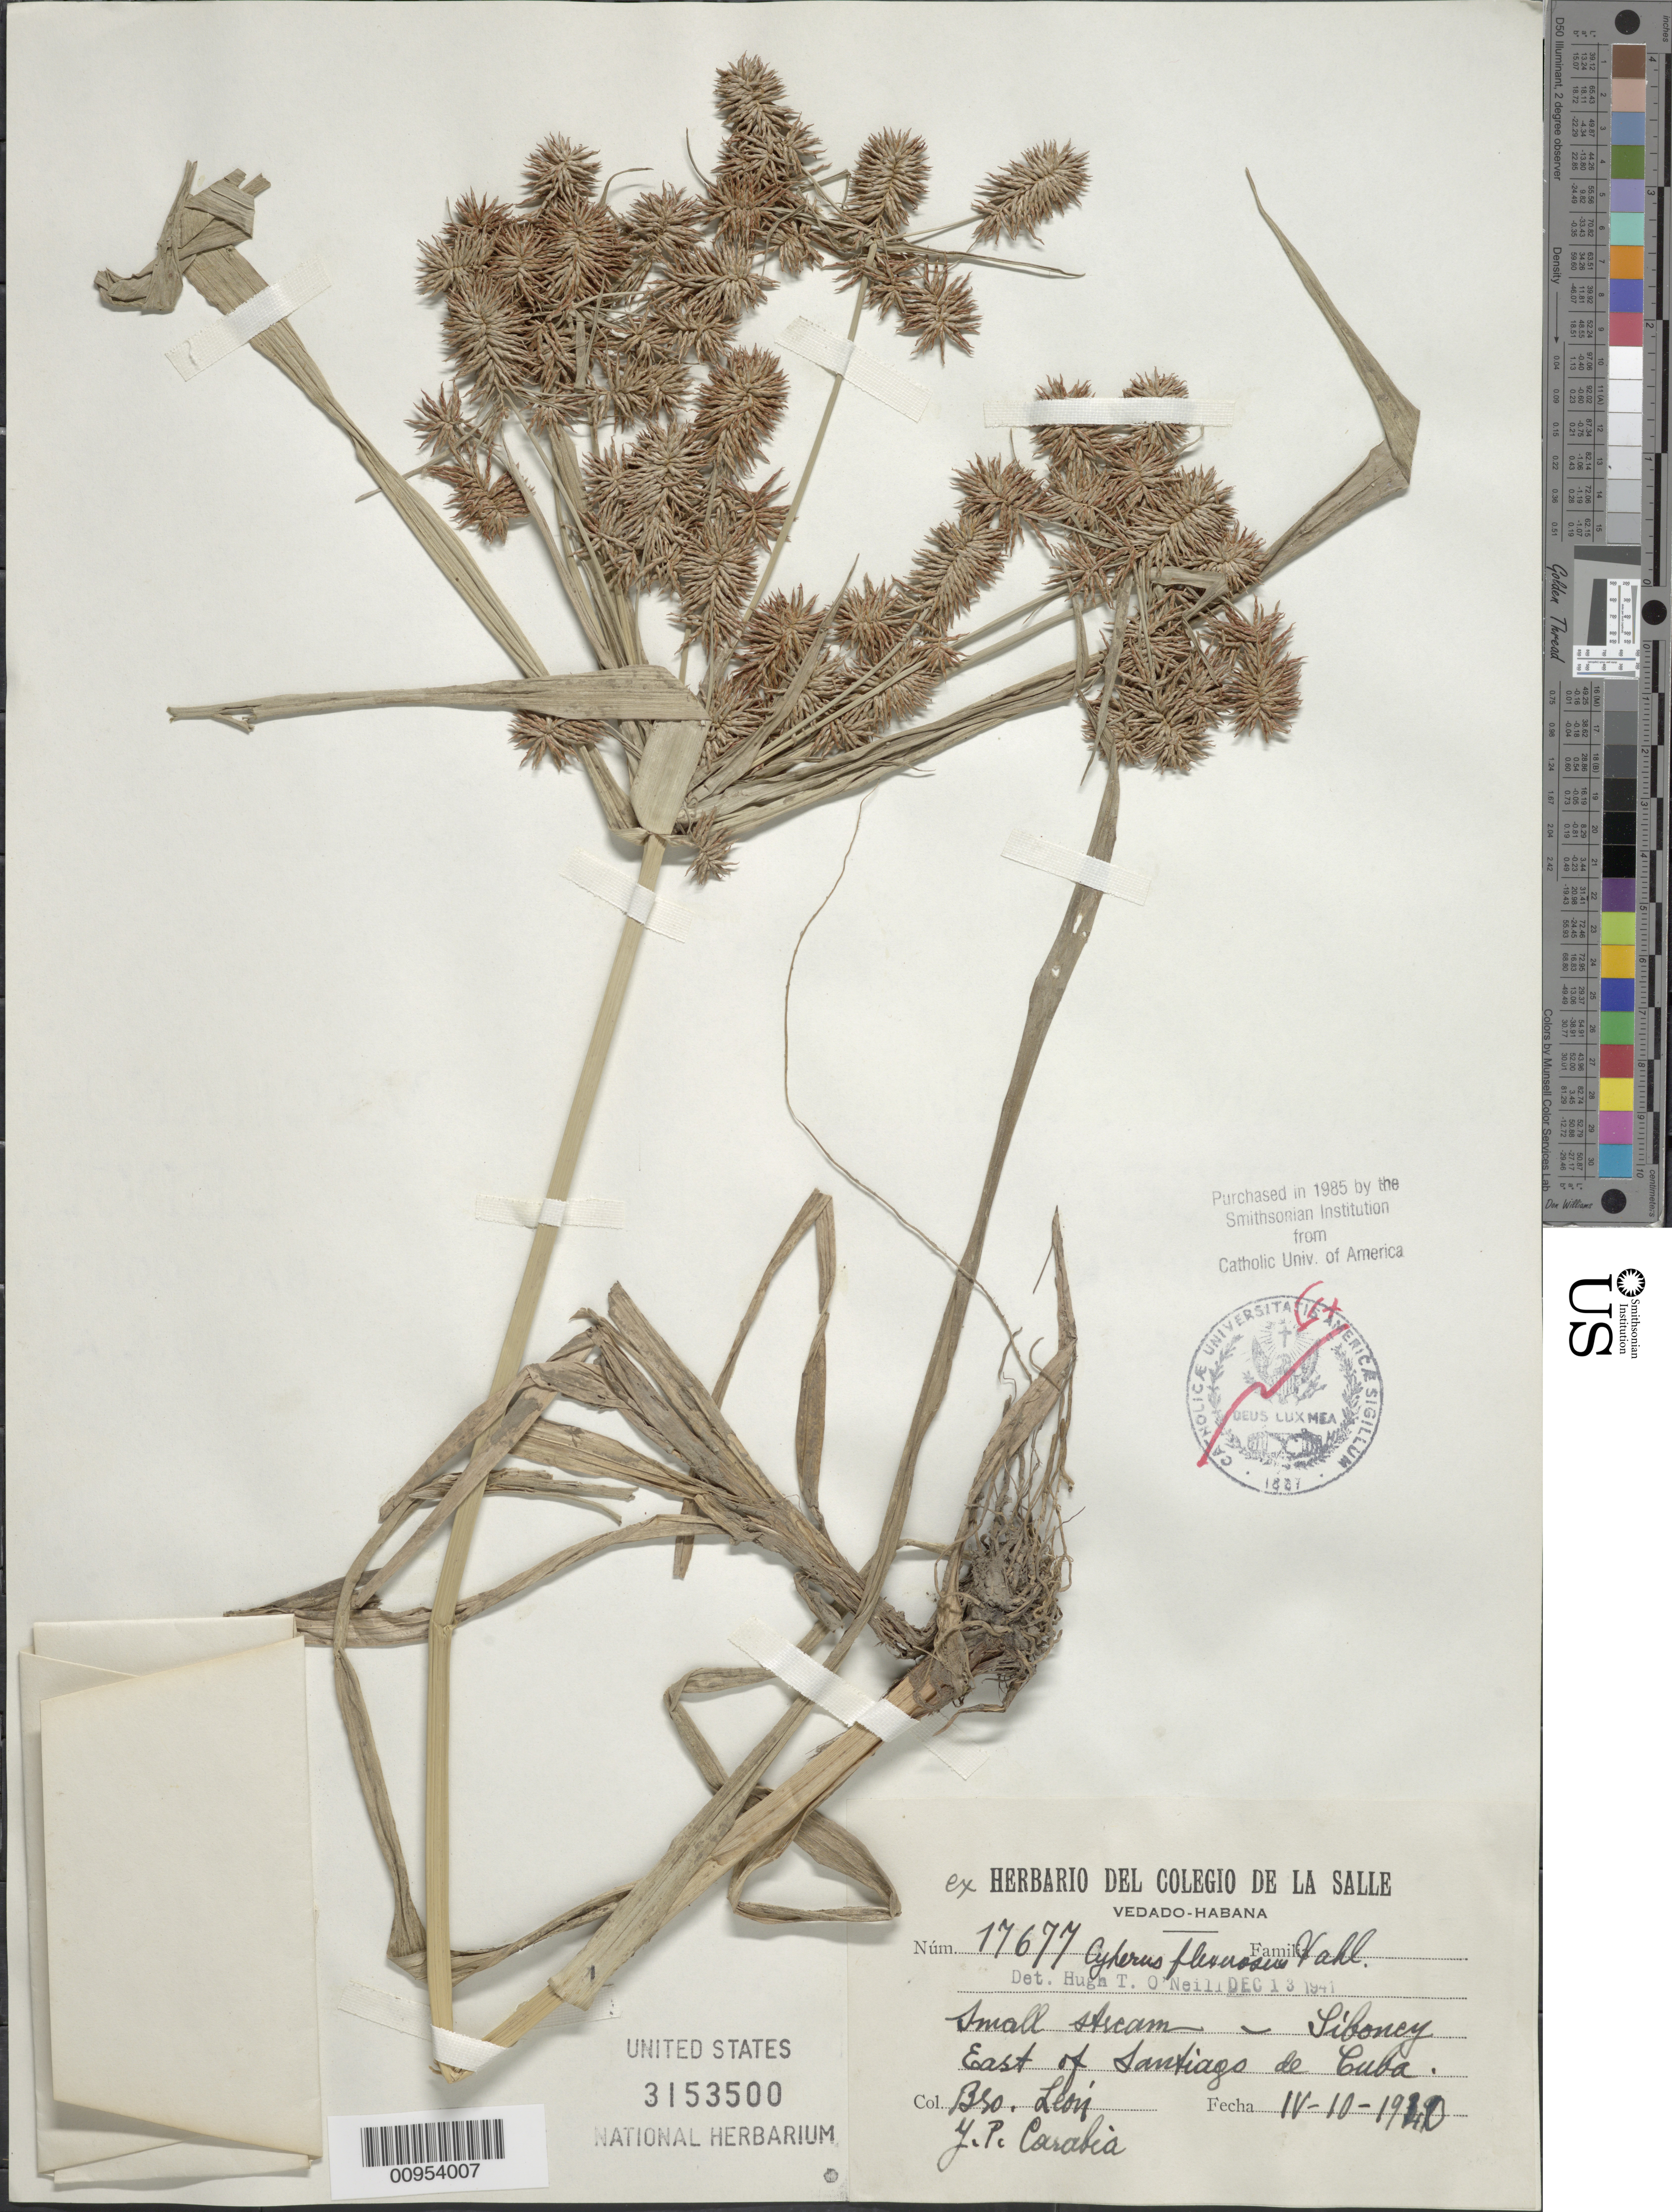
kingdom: Plantae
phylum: Tracheophyta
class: Liliopsida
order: Poales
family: Cyperaceae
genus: Cyperus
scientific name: Cyperus ferax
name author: Rich.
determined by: Strong, Mark T., (BOT), Smithsonian Institution - National Museum of Natural History (UNITED STATES)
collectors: Bro. León & J. Carabia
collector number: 17677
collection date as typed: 10 Apr 1910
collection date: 1910-04-10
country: Cuba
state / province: Santiago de Cuba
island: Cuba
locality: Stream, Liboney, E of Santiago de Cuba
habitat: Small stream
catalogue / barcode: US 3153500